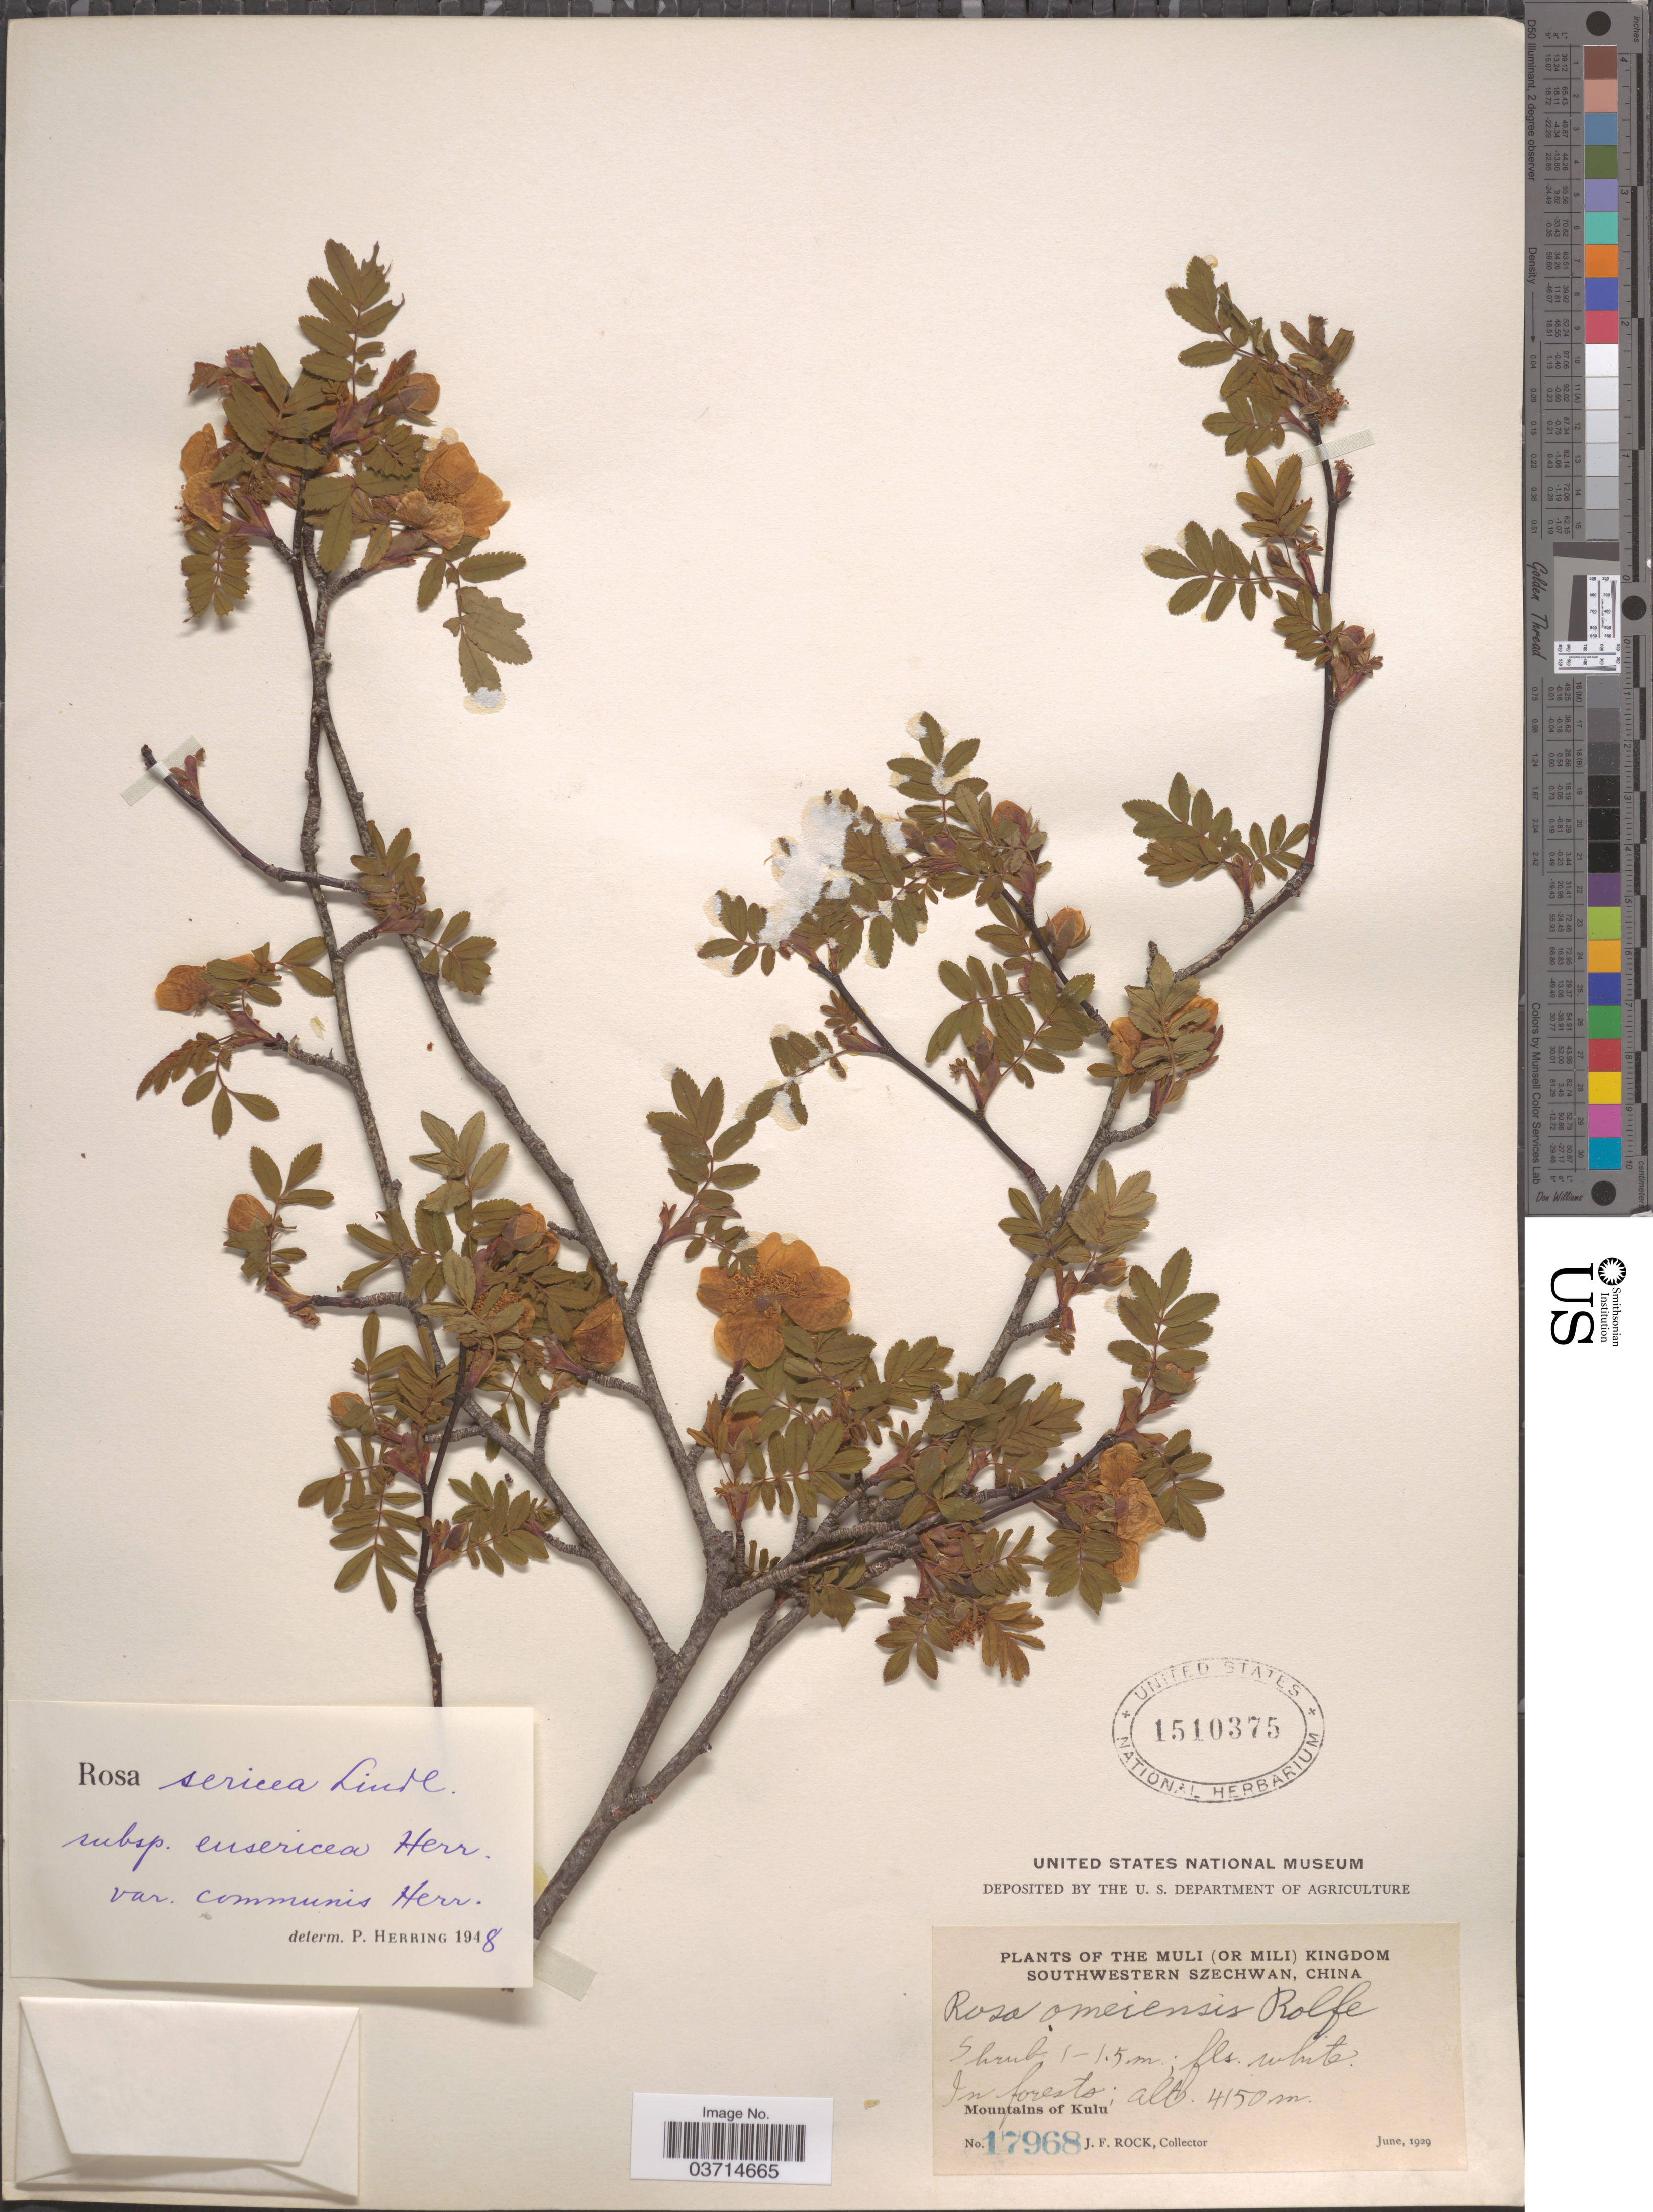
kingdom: Plantae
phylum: Tracheophyta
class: Magnoliopsida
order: Rosales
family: Rosaceae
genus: Rosa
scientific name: Rosa sericea var. sericea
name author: Lindl.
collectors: J. Rock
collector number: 17968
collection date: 1929-06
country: China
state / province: Sichuan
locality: Muli (or Mili) Kingdom. Southwestern Szechwan. Mountains of Kulu.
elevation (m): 4150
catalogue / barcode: US 1510375